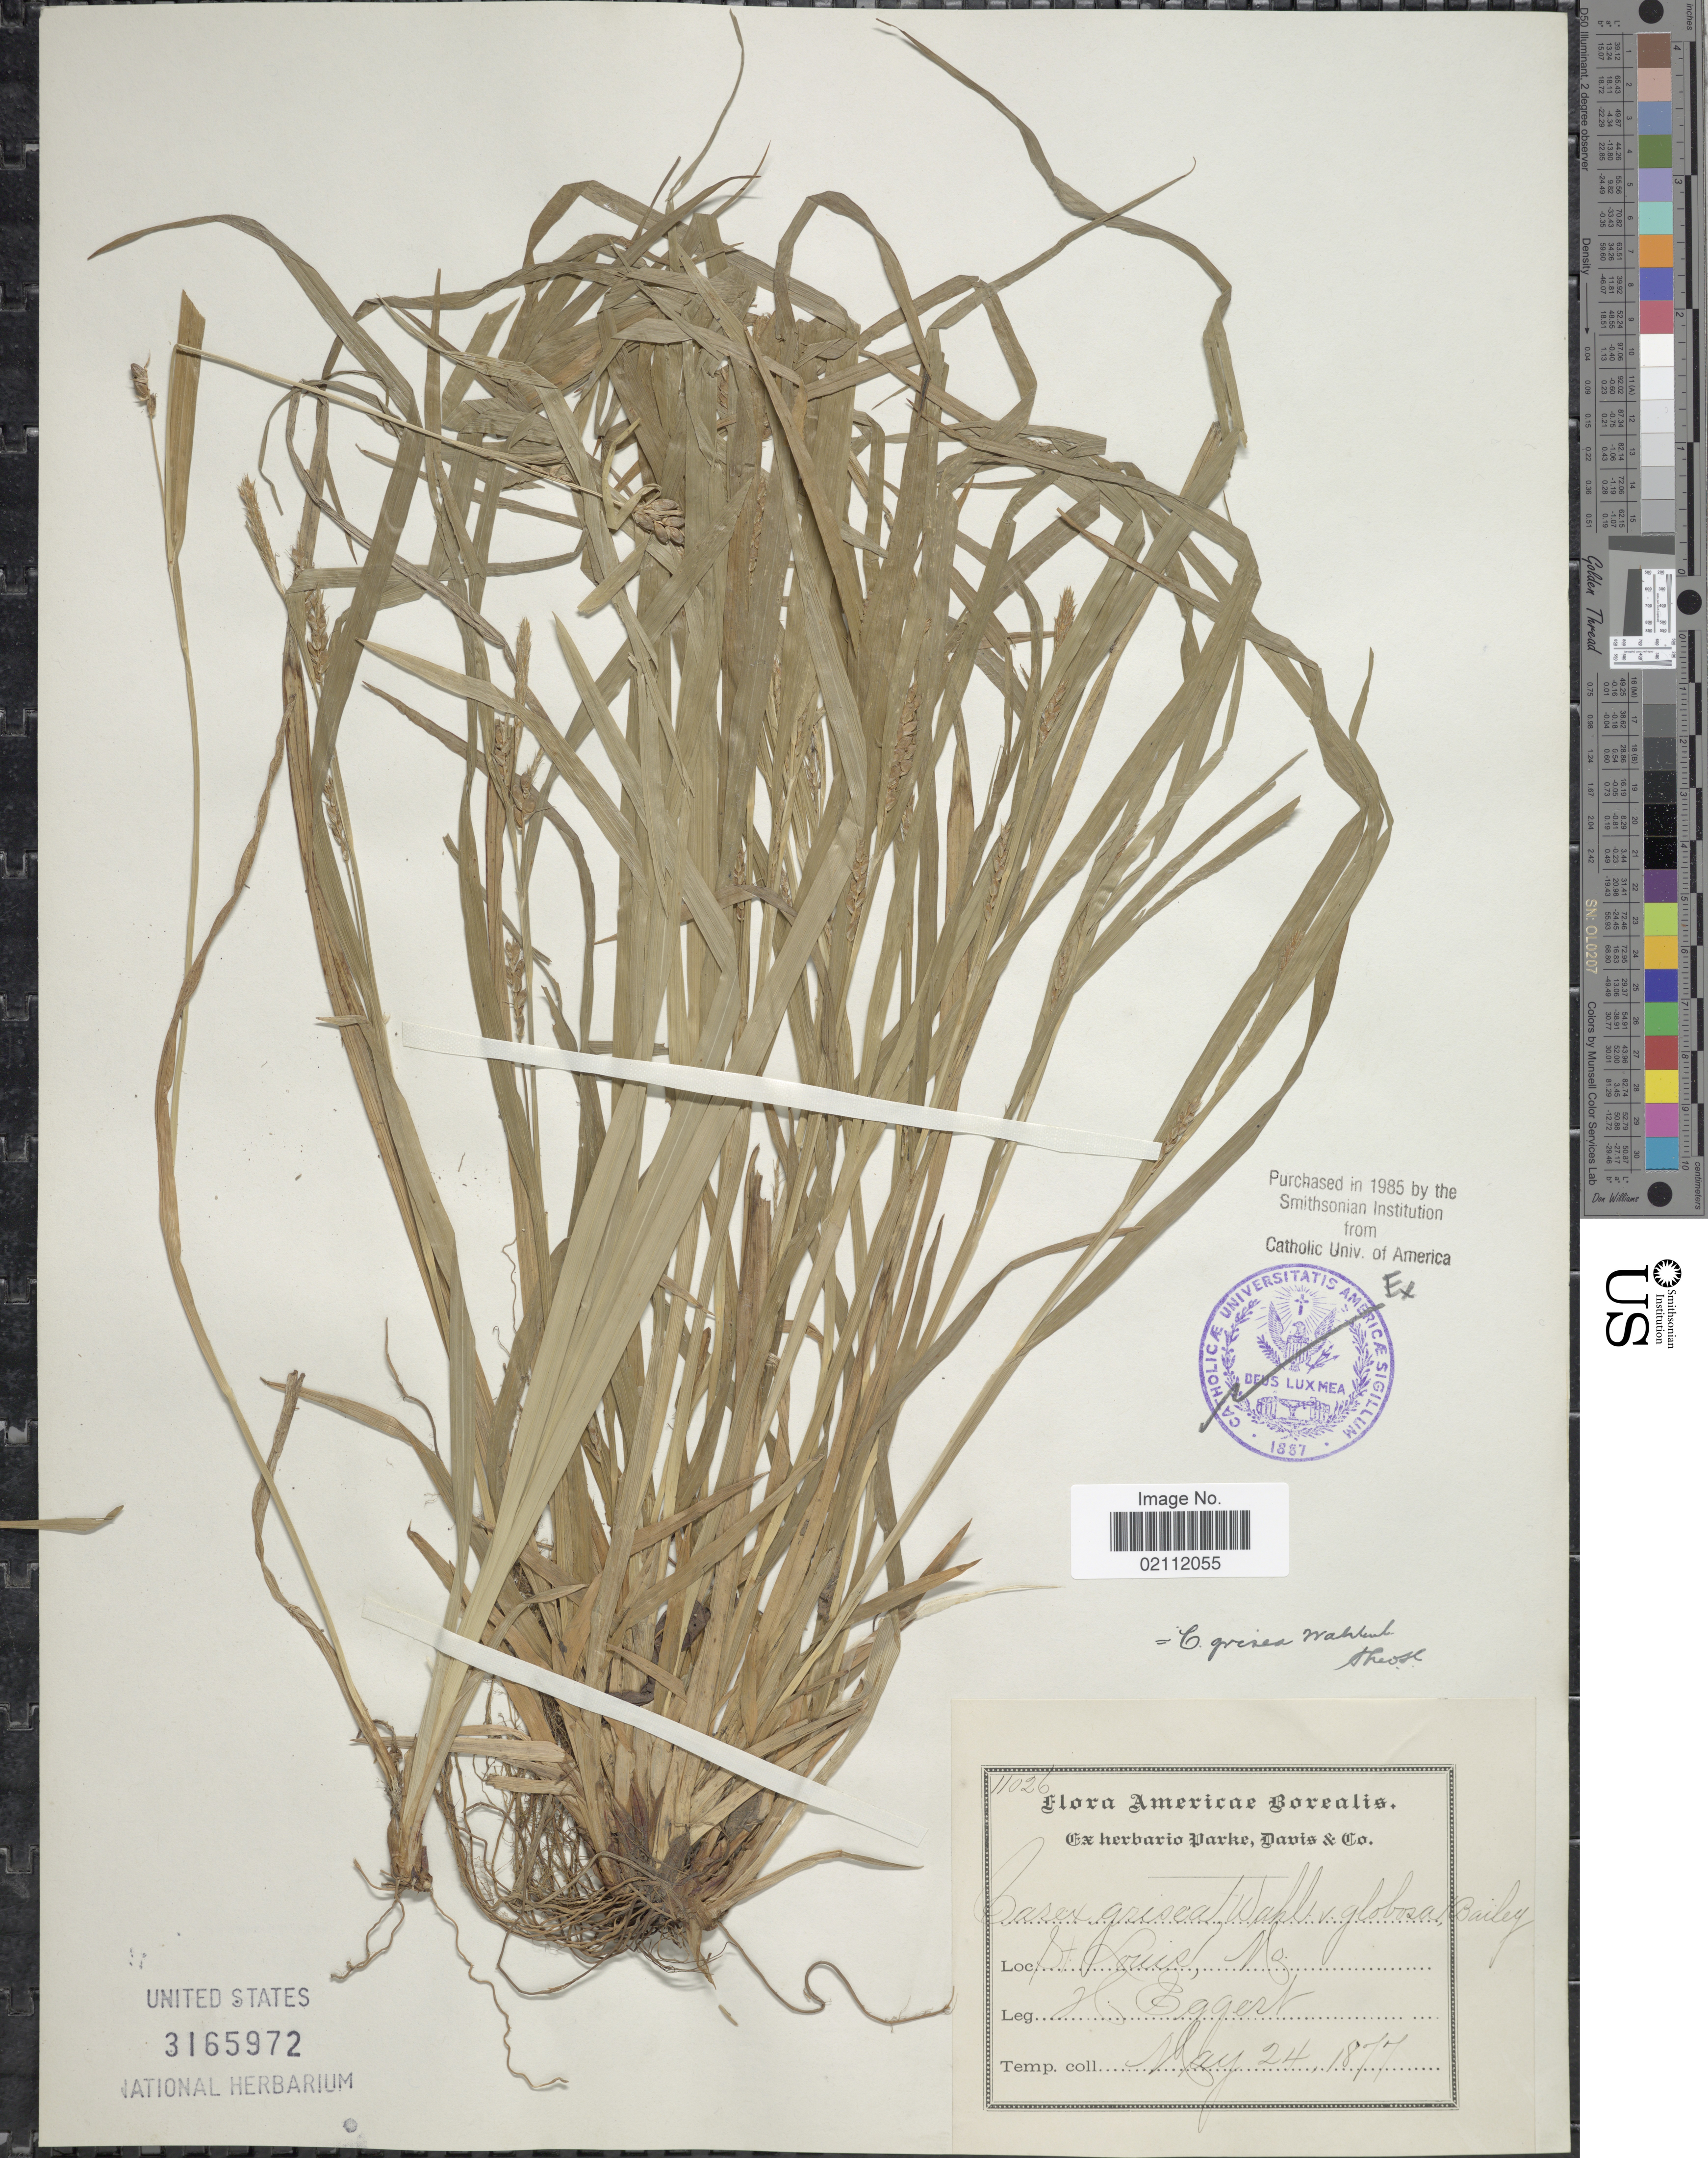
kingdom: Plantae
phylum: Tracheophyta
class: Liliopsida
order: Poales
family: Cyperaceae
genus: Carex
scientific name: Carex grisea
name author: Wahlenb.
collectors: H. Eggert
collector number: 11026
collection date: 1877-05-24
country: United States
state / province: Missouri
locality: St. Louis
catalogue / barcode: US 3165972